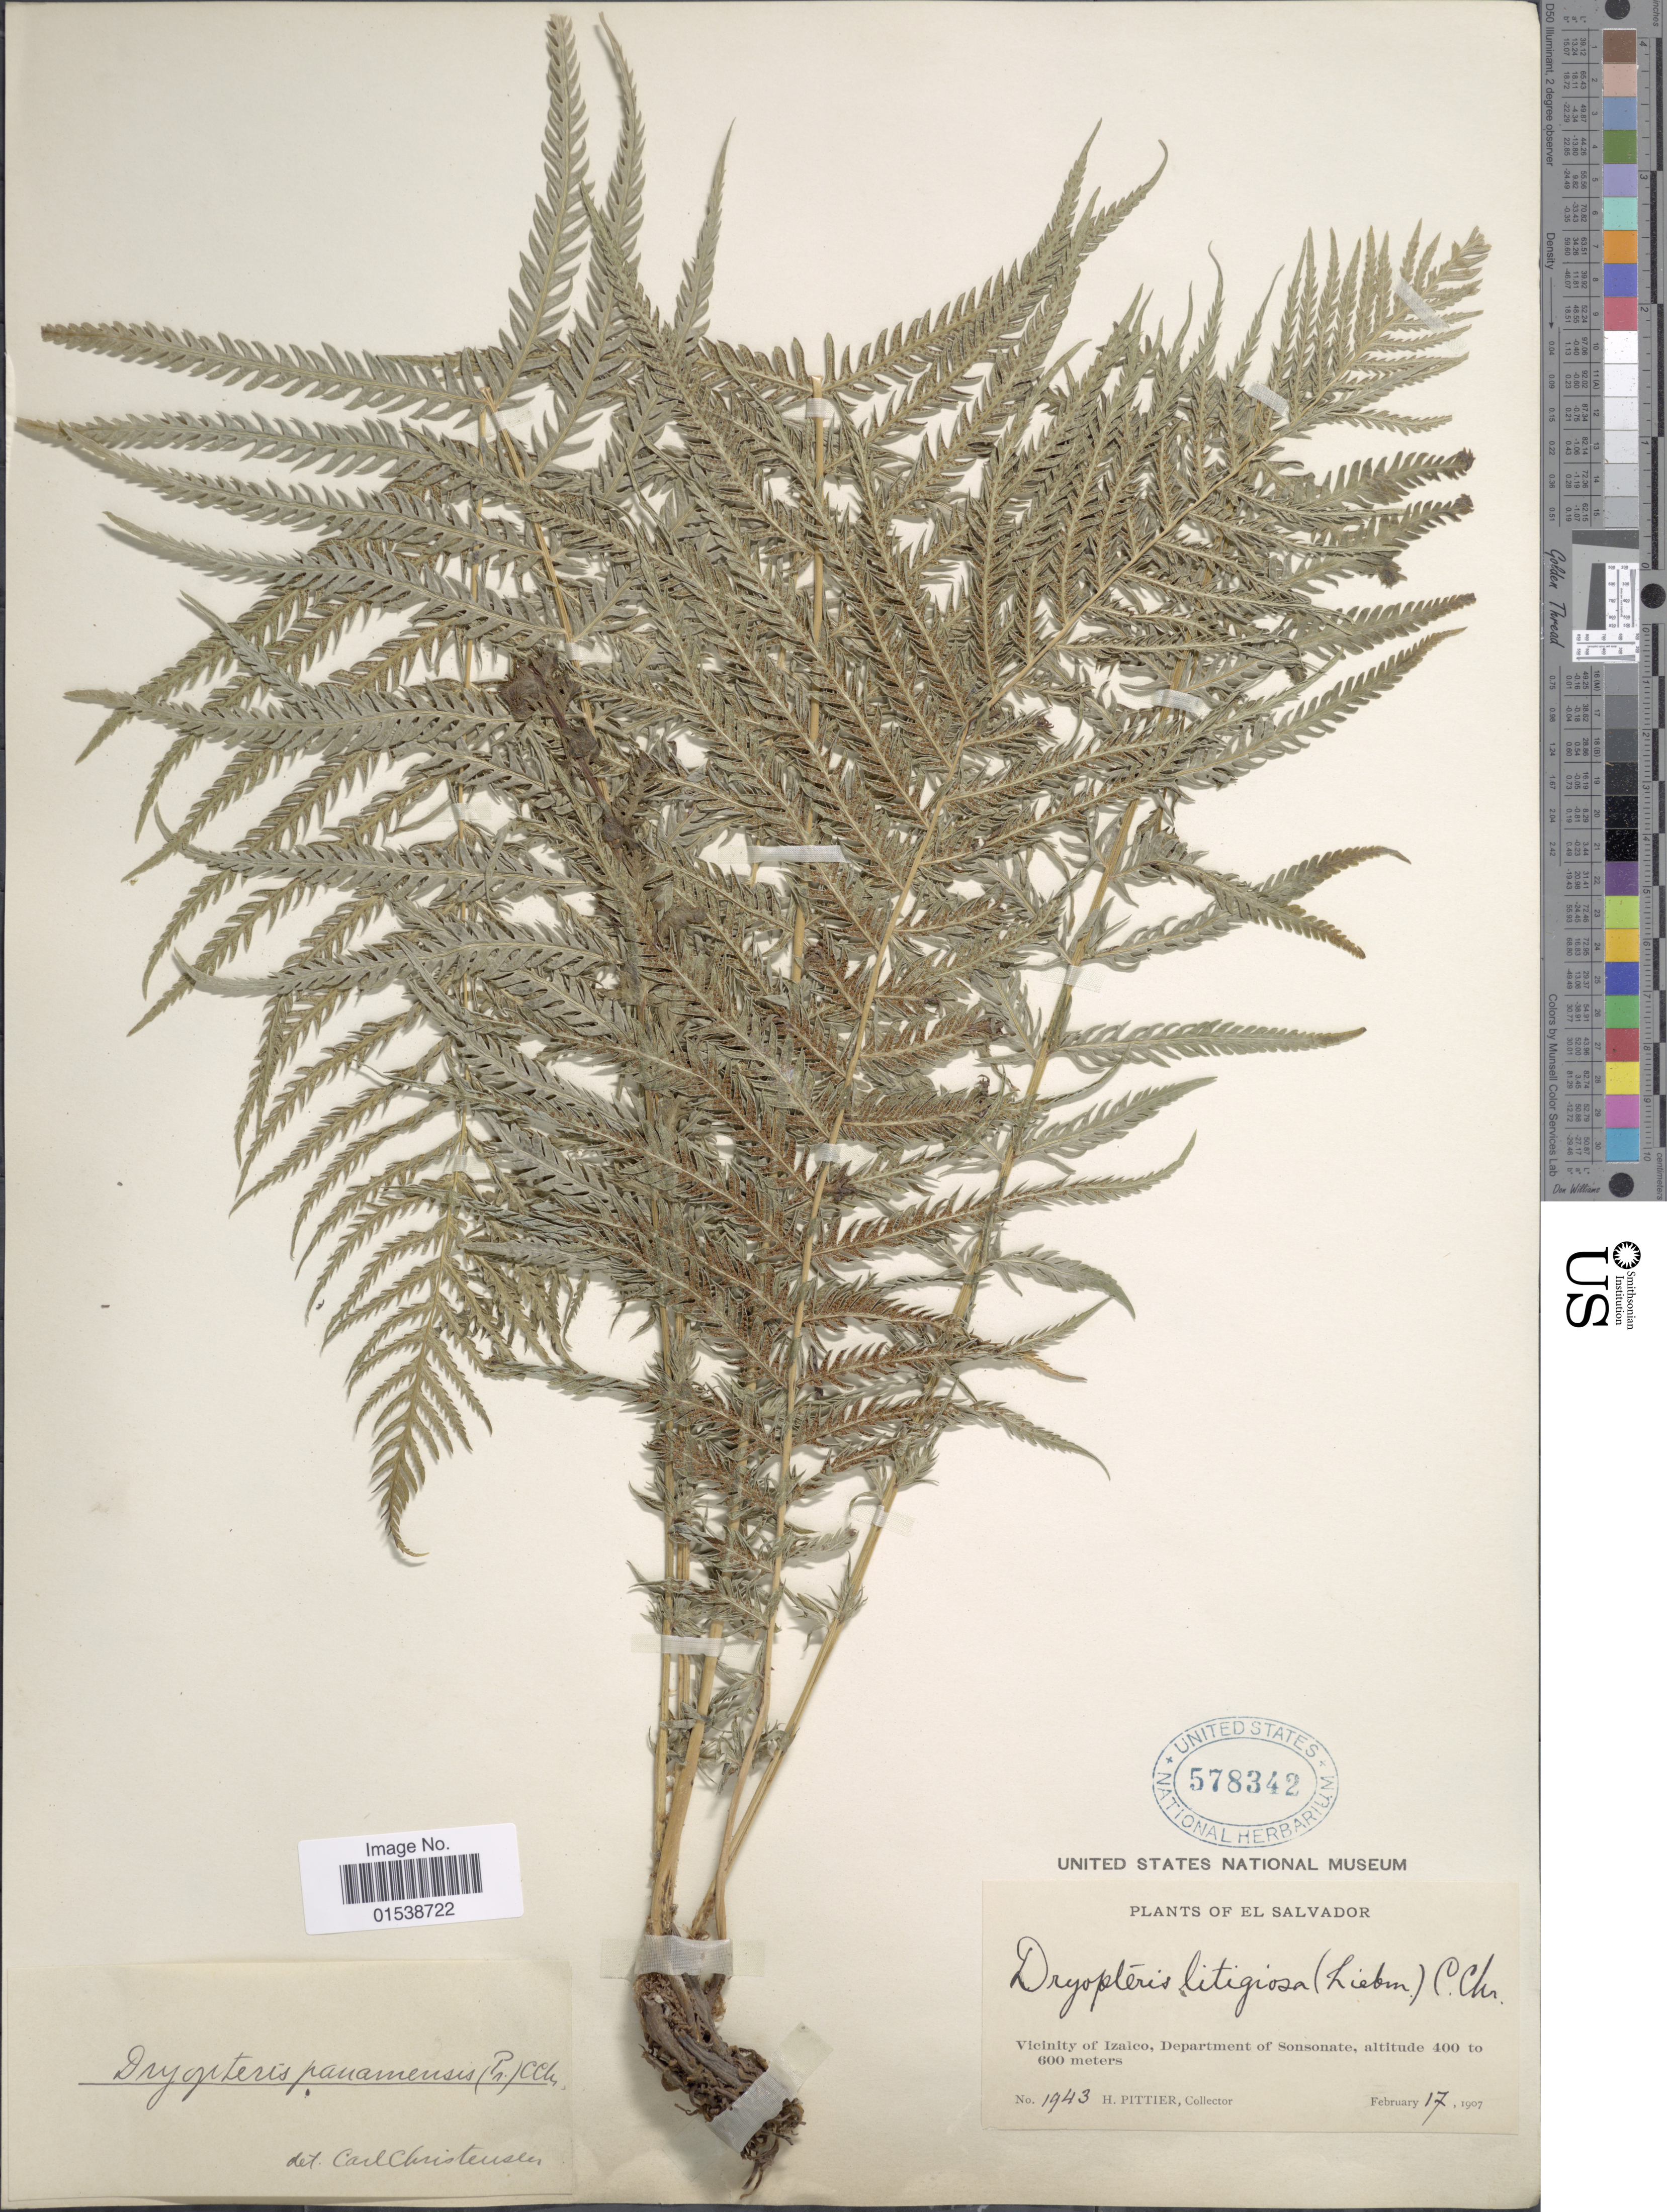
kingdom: Plantae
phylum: Tracheophyta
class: Polypodiopsida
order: Polypodiales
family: Thelypteridaceae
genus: Amauropelta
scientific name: Amauropelta resinifera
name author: (Desv.) Pic. Serm.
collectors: H. F. Pittier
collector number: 1943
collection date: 1907-02-17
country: El Salvador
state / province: Sonsonate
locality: Vicinity of Izalco, Department of Sonsonate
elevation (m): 400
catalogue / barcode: US 578342